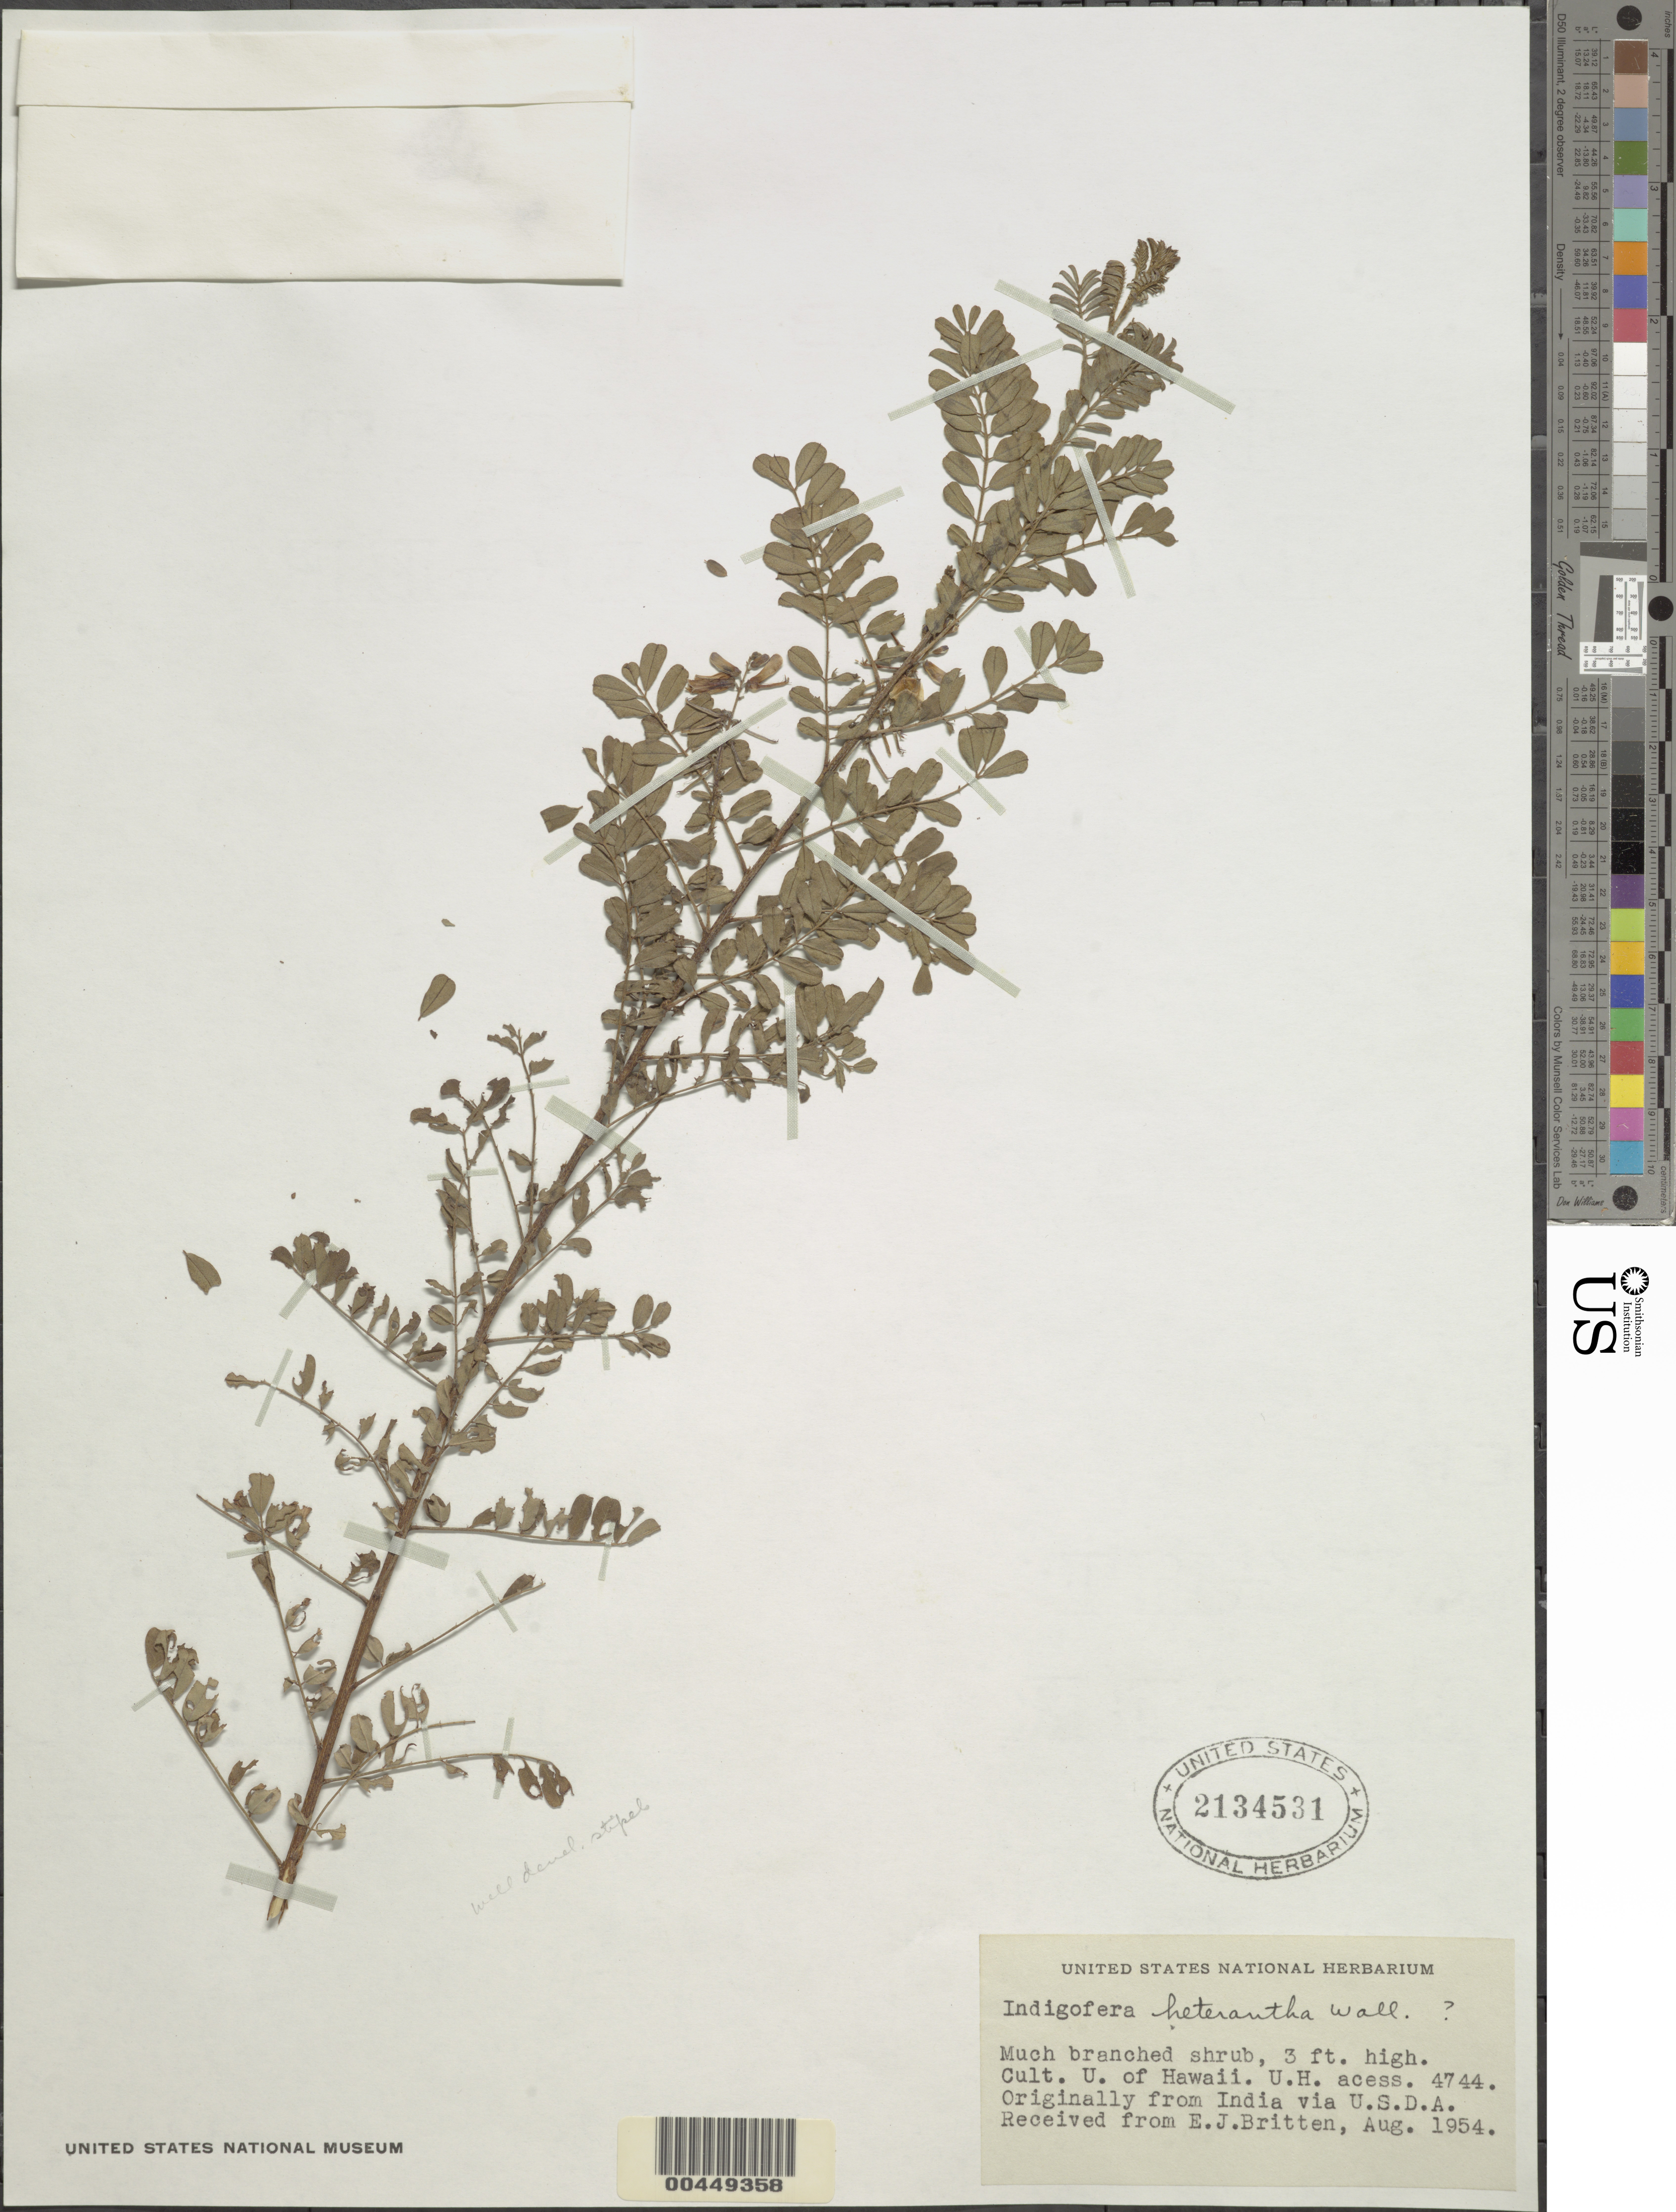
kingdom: Plantae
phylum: Tracheophyta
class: Magnoliopsida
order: Fabales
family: Fabaceae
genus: Indigofera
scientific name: Indigofera heterantha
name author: Brandis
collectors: E. Britten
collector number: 4744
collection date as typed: Aug 1954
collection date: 1954-08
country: United States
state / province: Hawaii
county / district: Hawaii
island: Hawaii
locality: University of Hawaii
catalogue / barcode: US 2134531